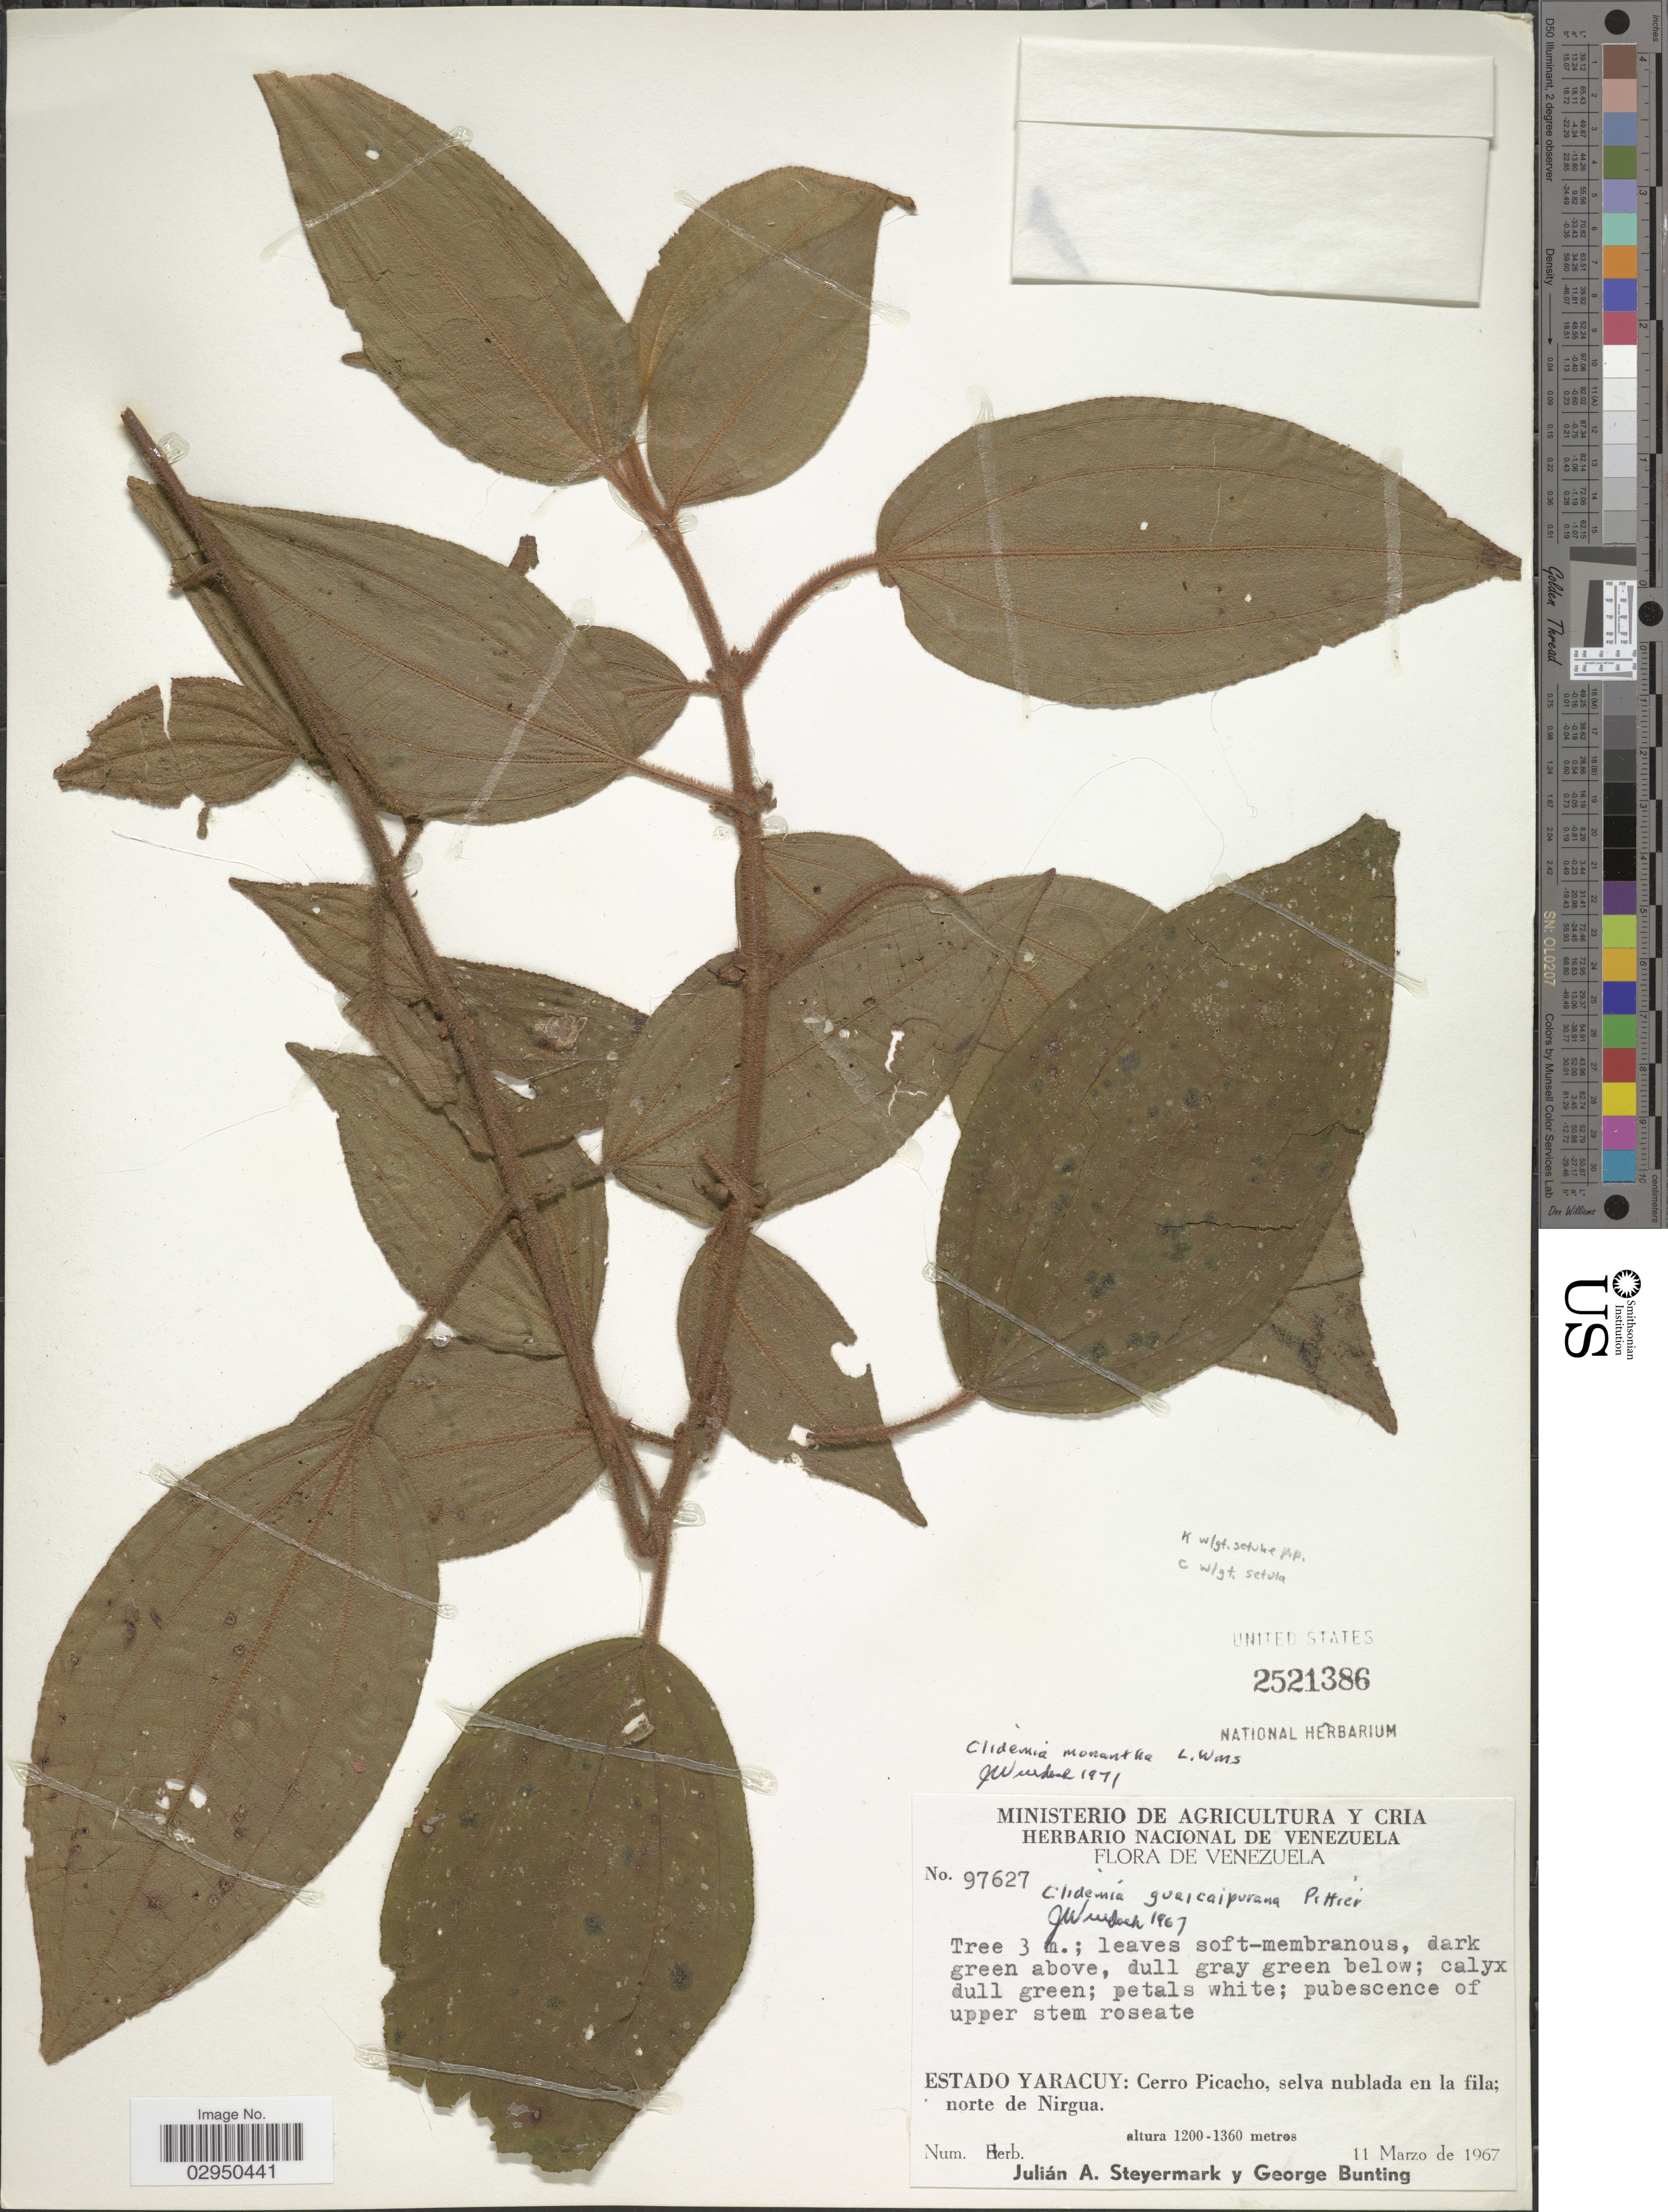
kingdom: Plantae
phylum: Tracheophyta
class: Magnoliopsida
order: Myrtales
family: Melastomataceae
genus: Clidemia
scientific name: Clidemia monantha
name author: L.O. Williams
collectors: J. Steyermark & G. S. Bunting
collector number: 97627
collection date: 1967-03-11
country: Venezuela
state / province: Yaracuy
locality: Cerro Picacho, selva nublada en la fila; norte de Nirgua.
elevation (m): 1200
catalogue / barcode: US 2521386